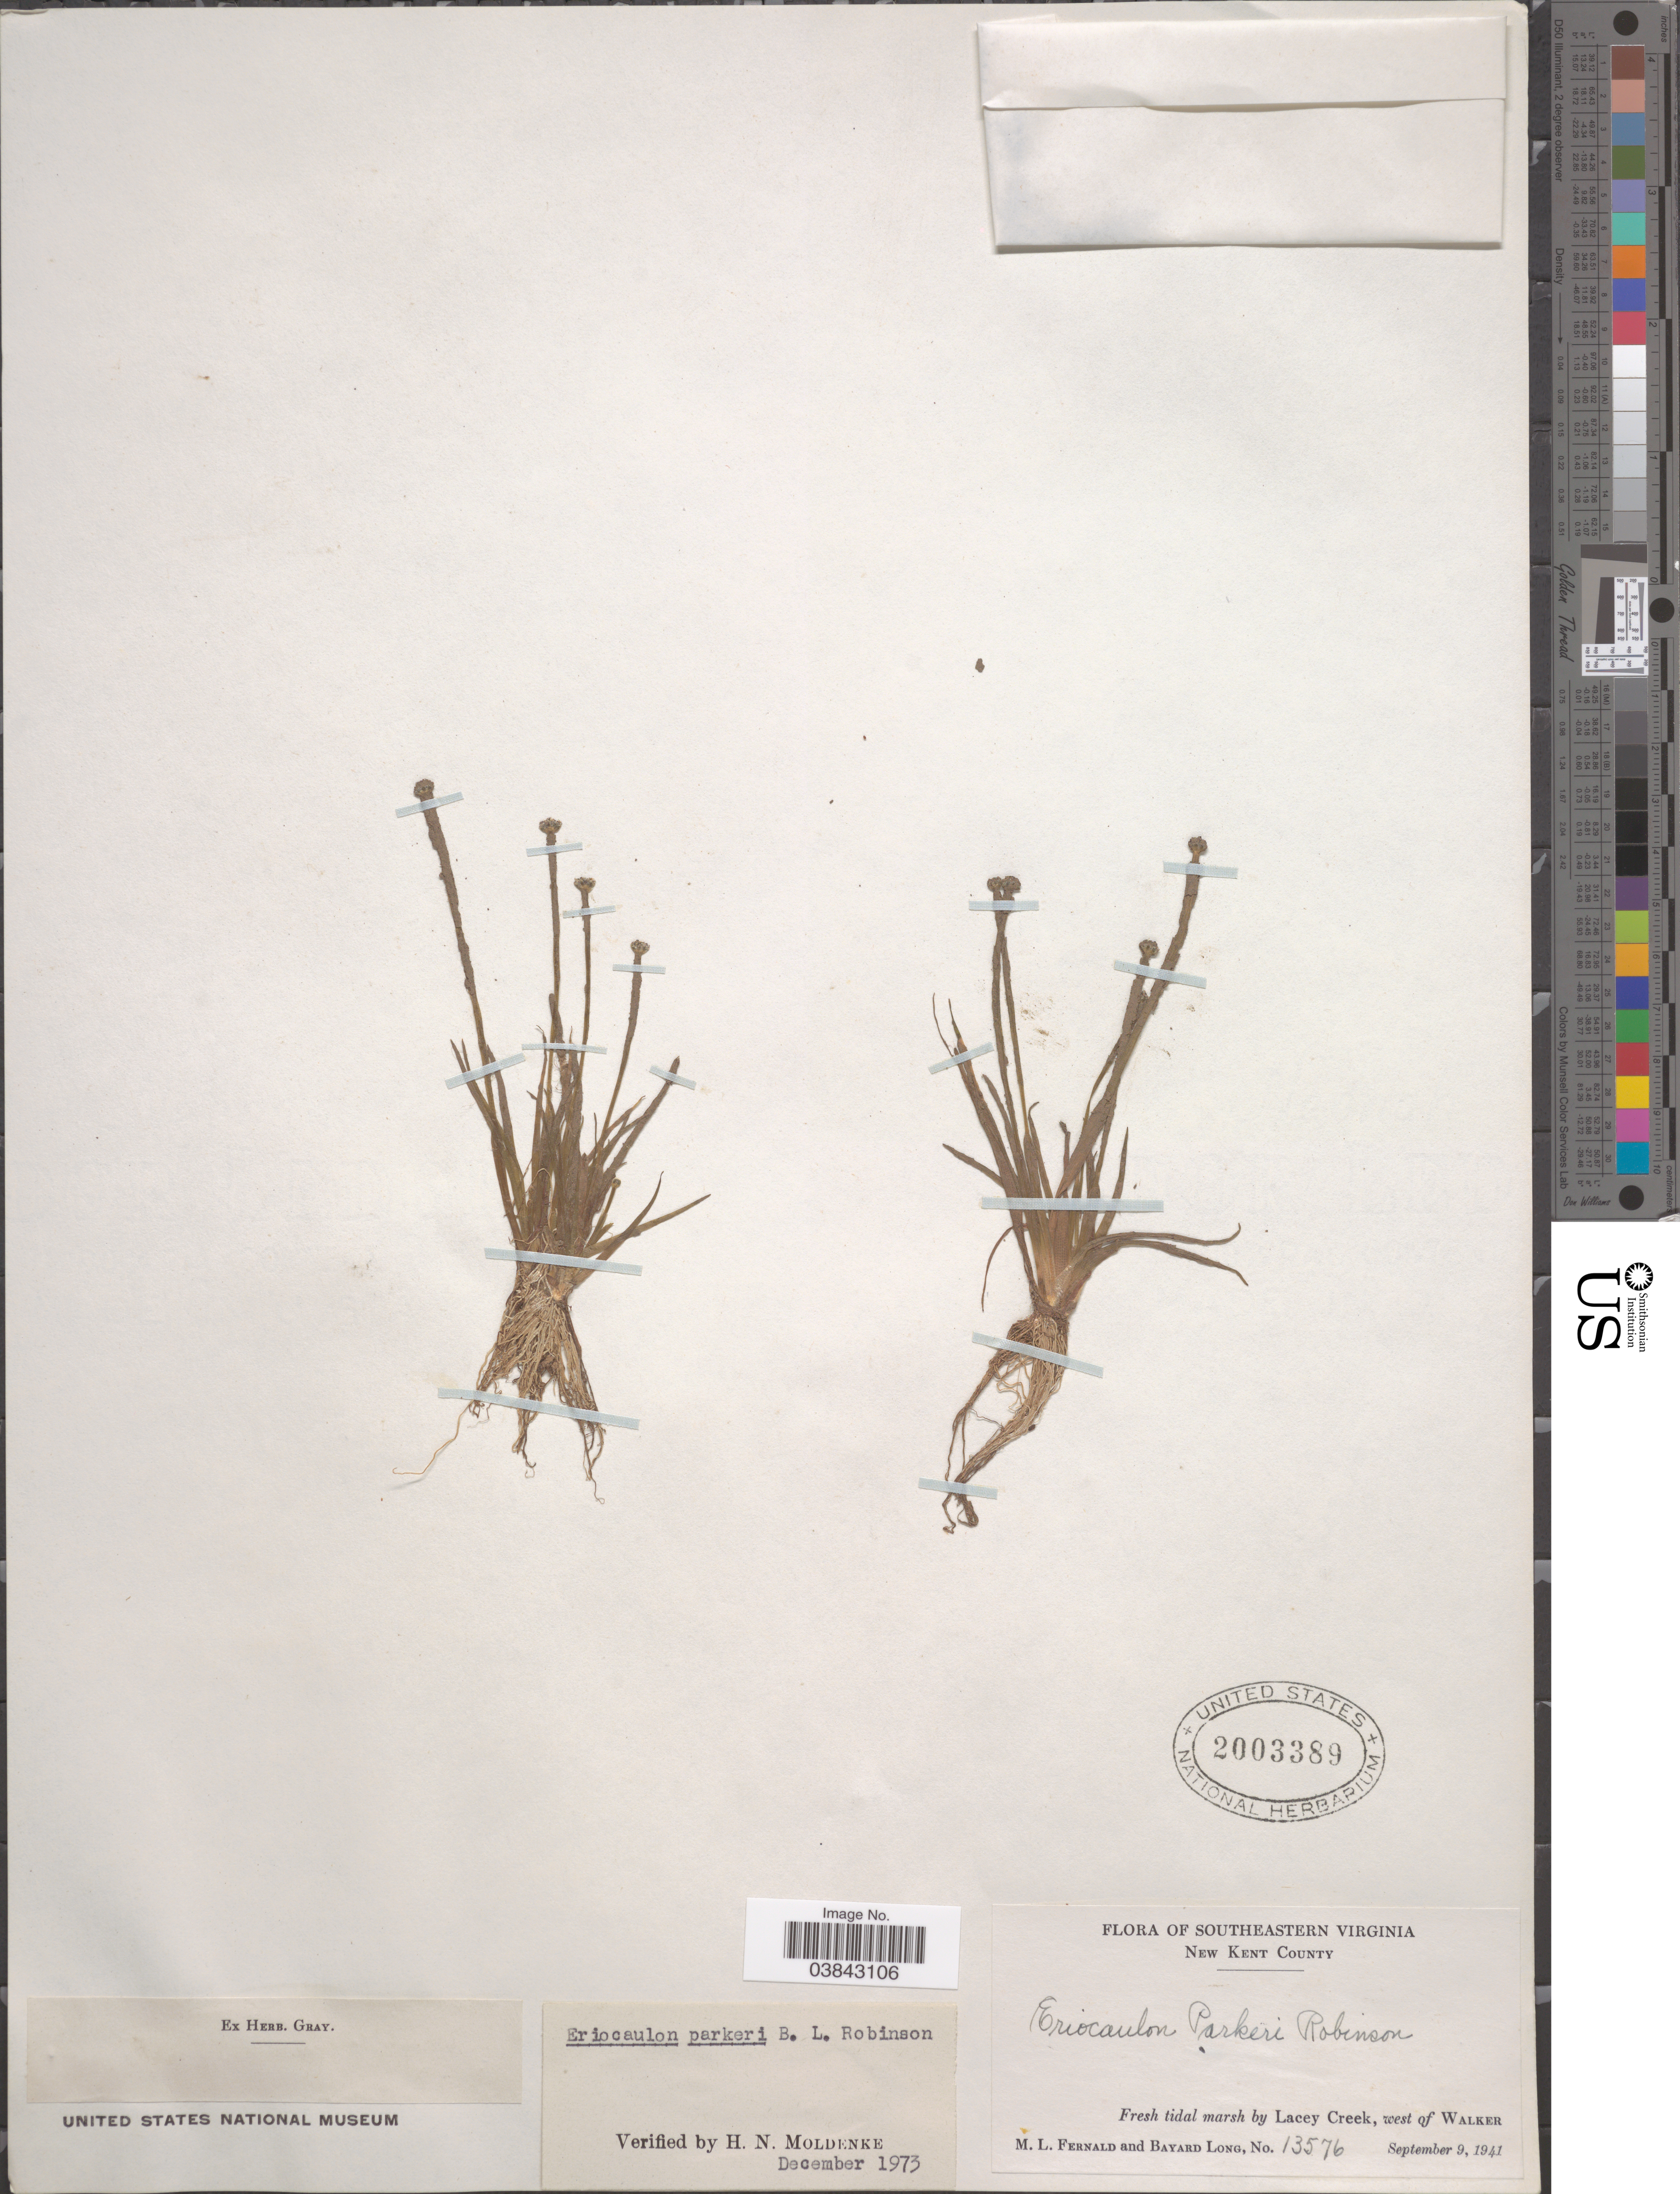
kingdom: Plantae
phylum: Tracheophyta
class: Liliopsida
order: Poales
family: Eriocaulaceae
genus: Eriocaulon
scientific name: Eriocaulon parkeri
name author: B.L. Rob.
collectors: M. L. Fernald & B. Long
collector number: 13576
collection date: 1941-09-09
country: United States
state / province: Virginia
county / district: New Kent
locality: Southeastern Virginia. New Kent County. Lacey Creek, west of Walker.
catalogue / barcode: US 2003389